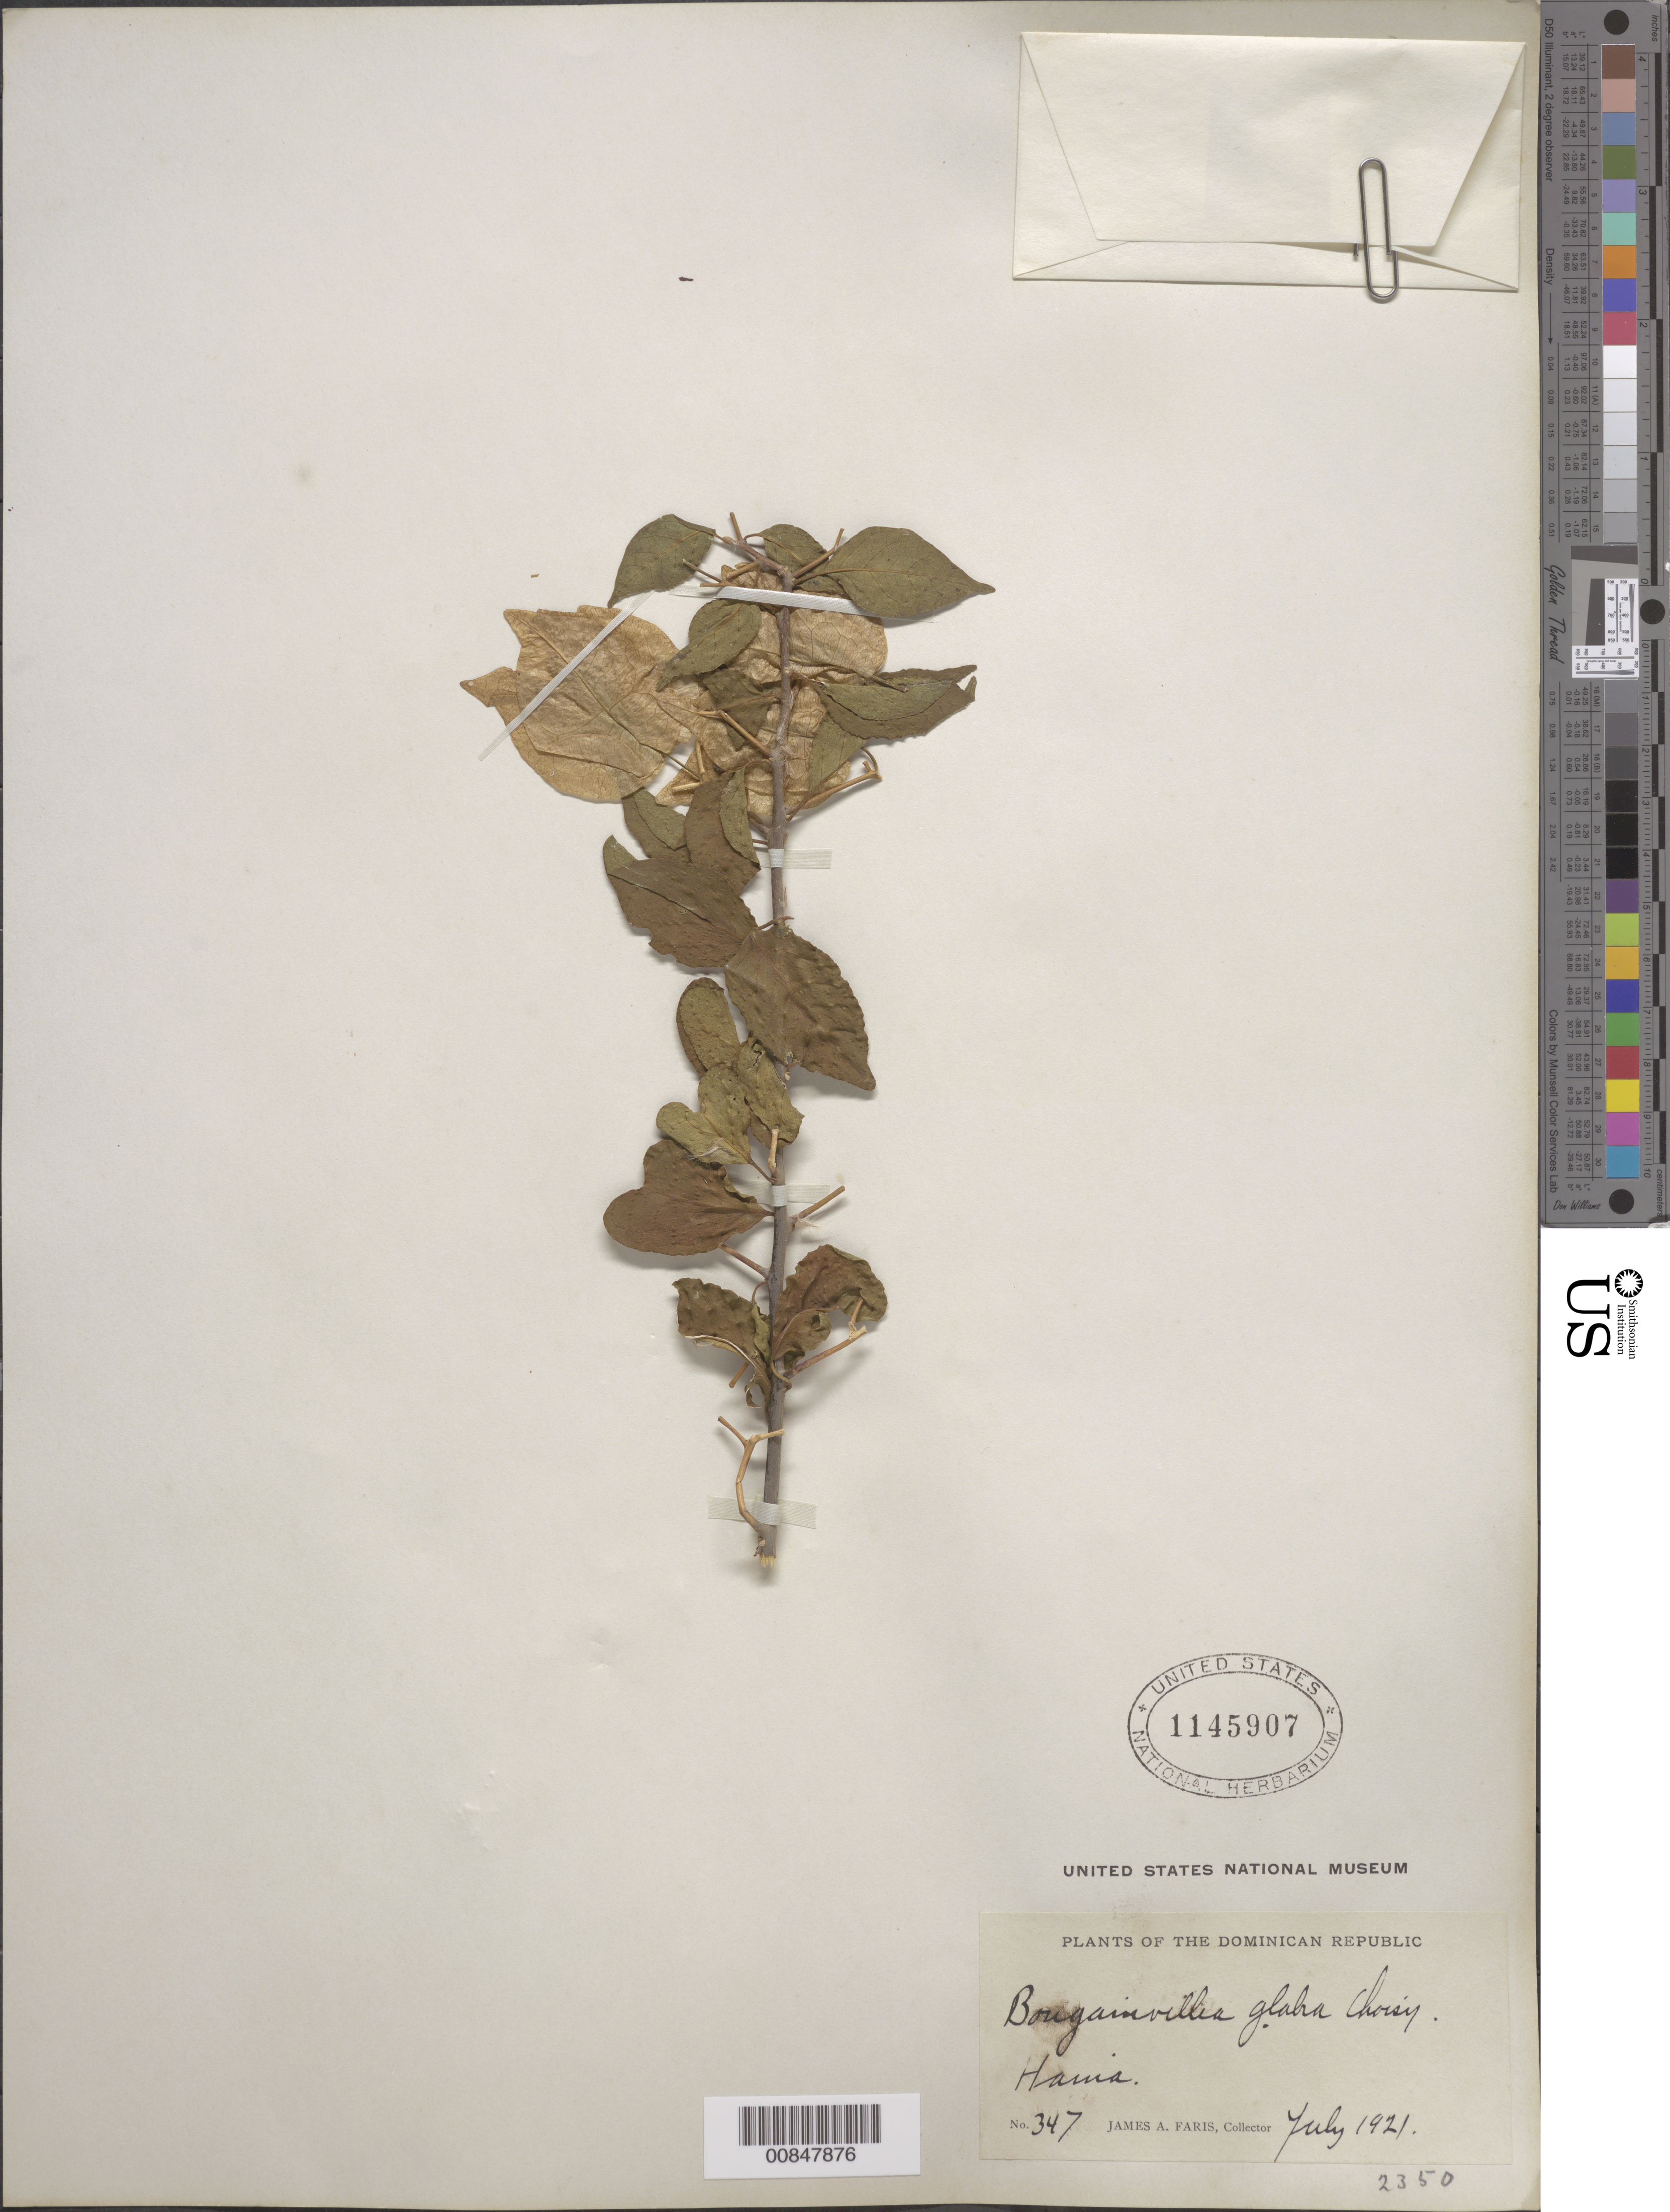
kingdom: Plantae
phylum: Tracheophyta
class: Magnoliopsida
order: Caryophyllales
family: Nyctaginaceae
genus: Bougainvillea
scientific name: Bougainvillea glabra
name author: Choisy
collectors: J. Faris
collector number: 347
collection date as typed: Jul 1921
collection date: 1921-07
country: Dominican Republic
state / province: San Cristóbal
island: Hispaniola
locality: Hania.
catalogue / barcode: US 1145907